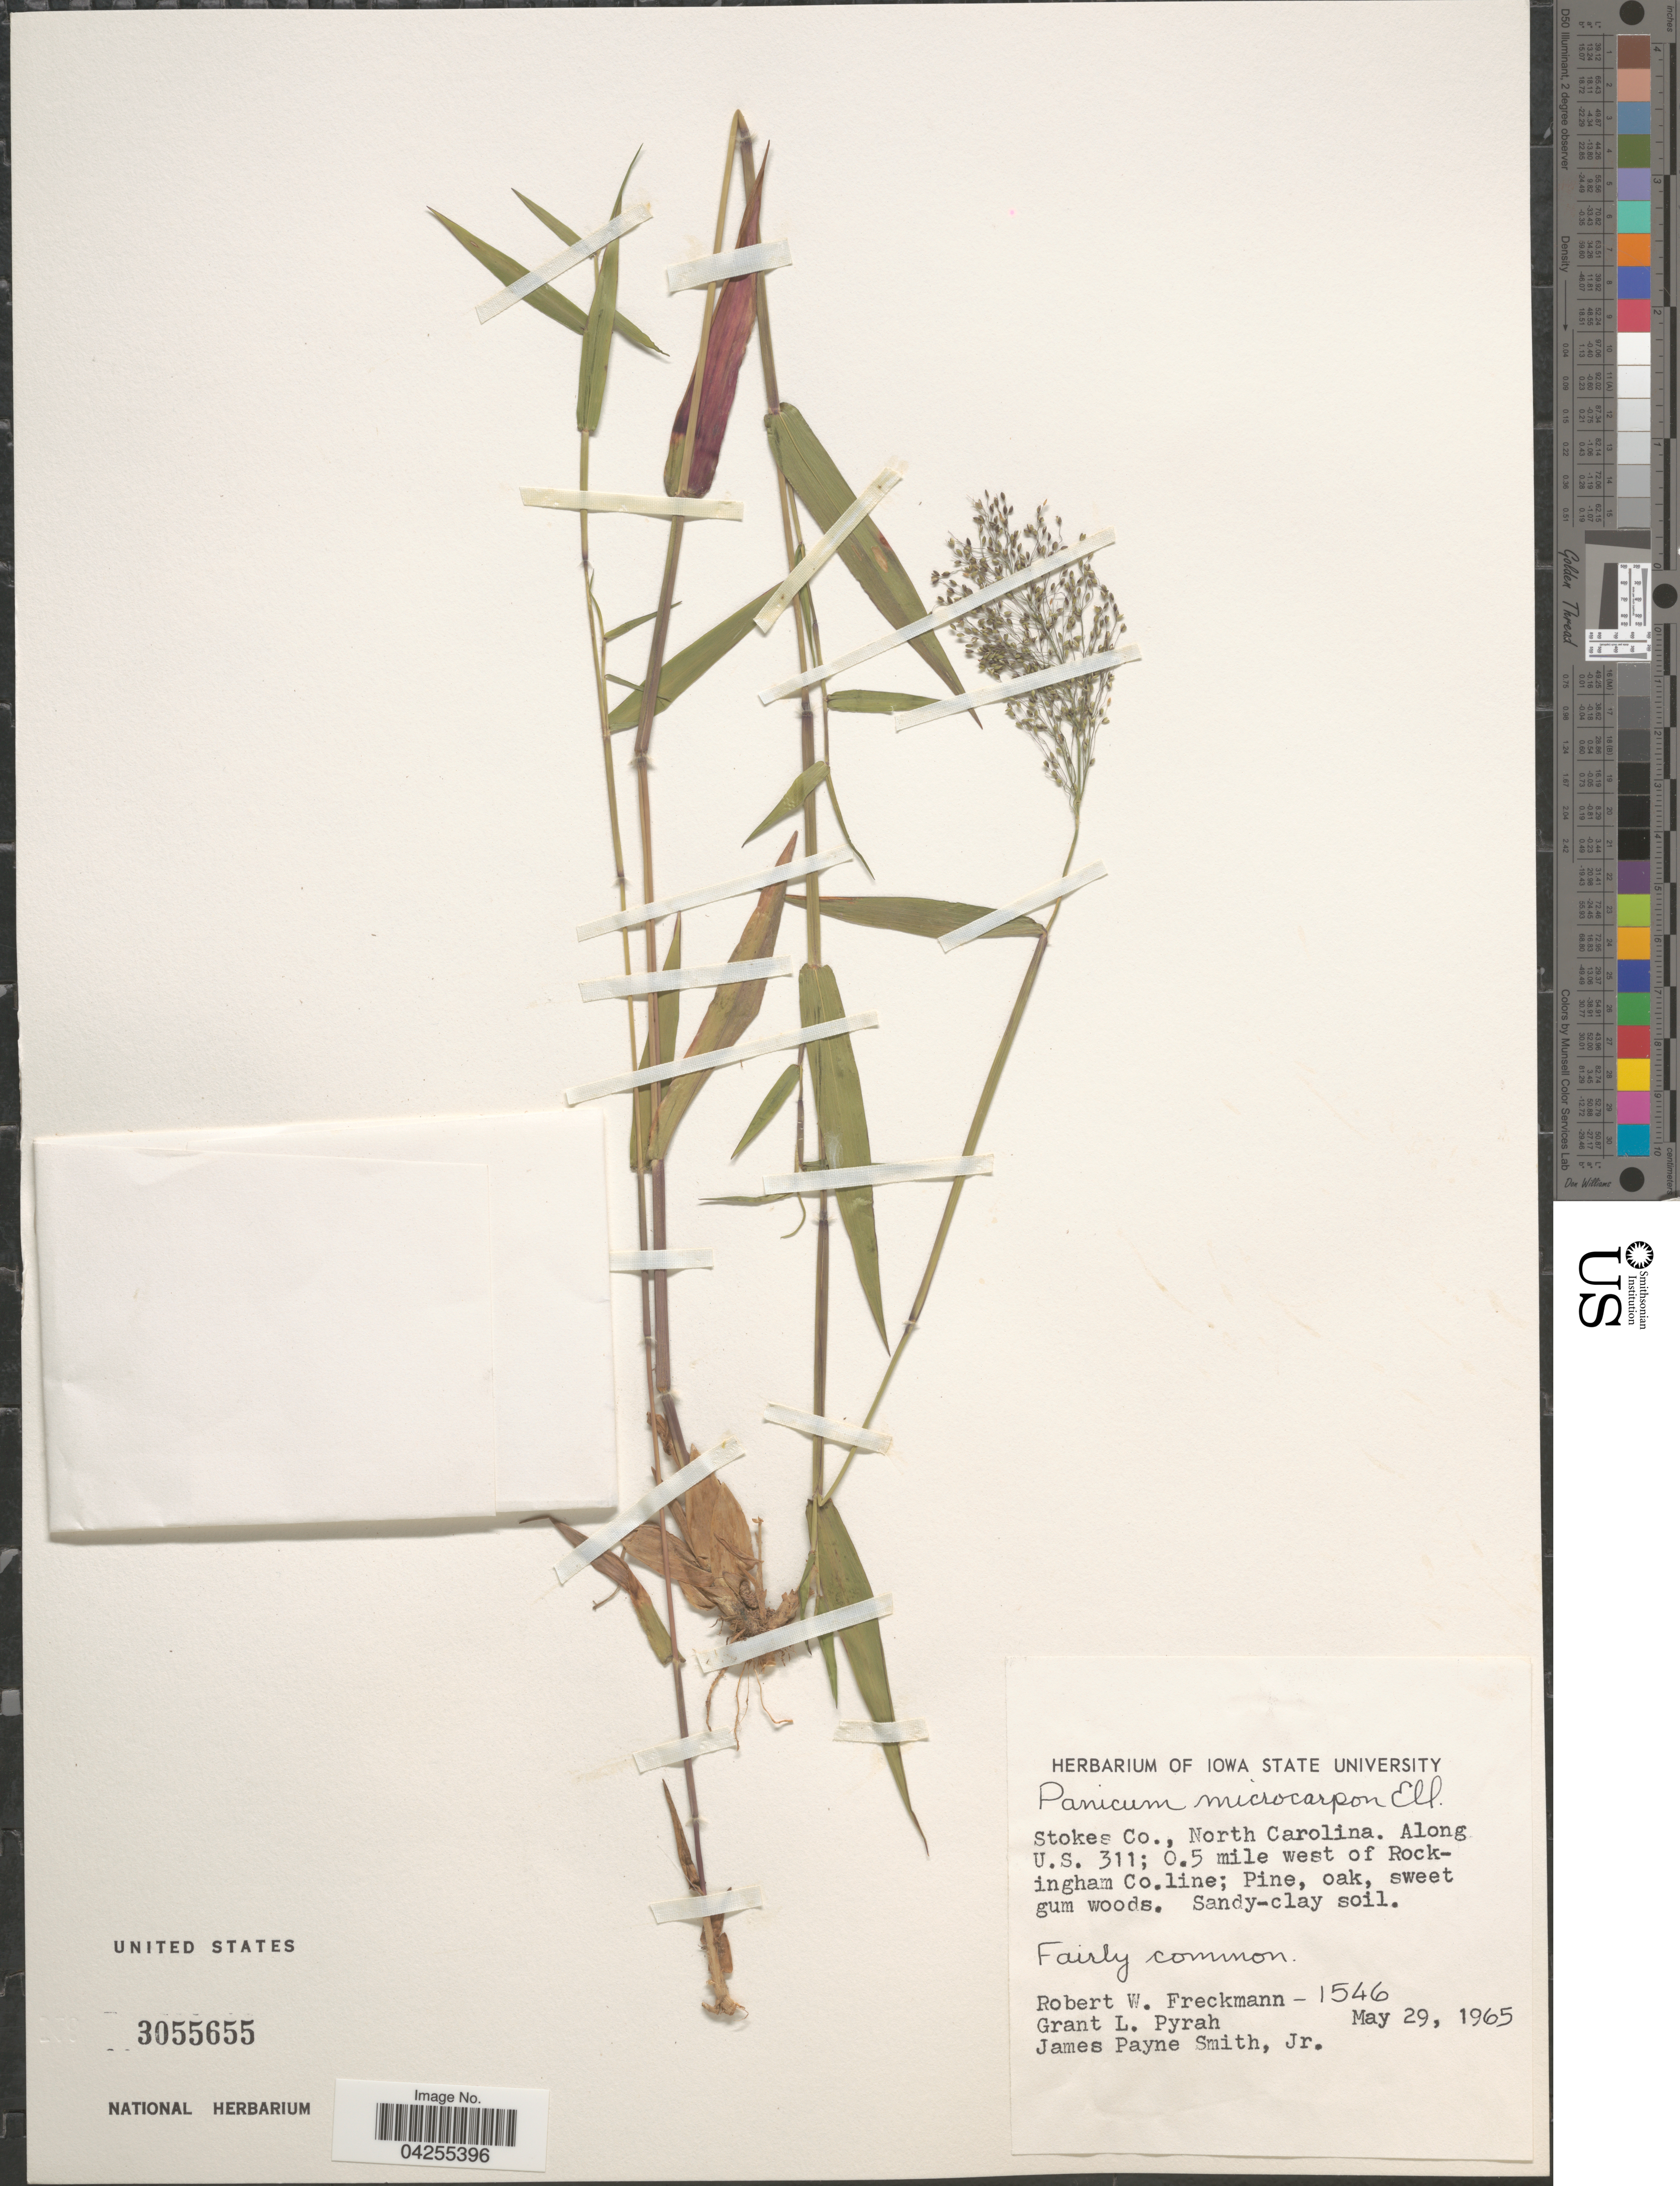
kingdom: Plantae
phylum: Tracheophyta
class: Liliopsida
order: Poales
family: Poaceae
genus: Dichanthelium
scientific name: Dichanthelium dichotomum var. dichotomum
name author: (L.) Gould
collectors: R. Freckmann, G. Pyrah & J. P. Smith Jr.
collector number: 1546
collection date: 1965-05-29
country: United States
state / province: North Carolina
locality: Stokes Co. Along U. S. 311; 0.5 mile west of Rockingham Co.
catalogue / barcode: US 3055655